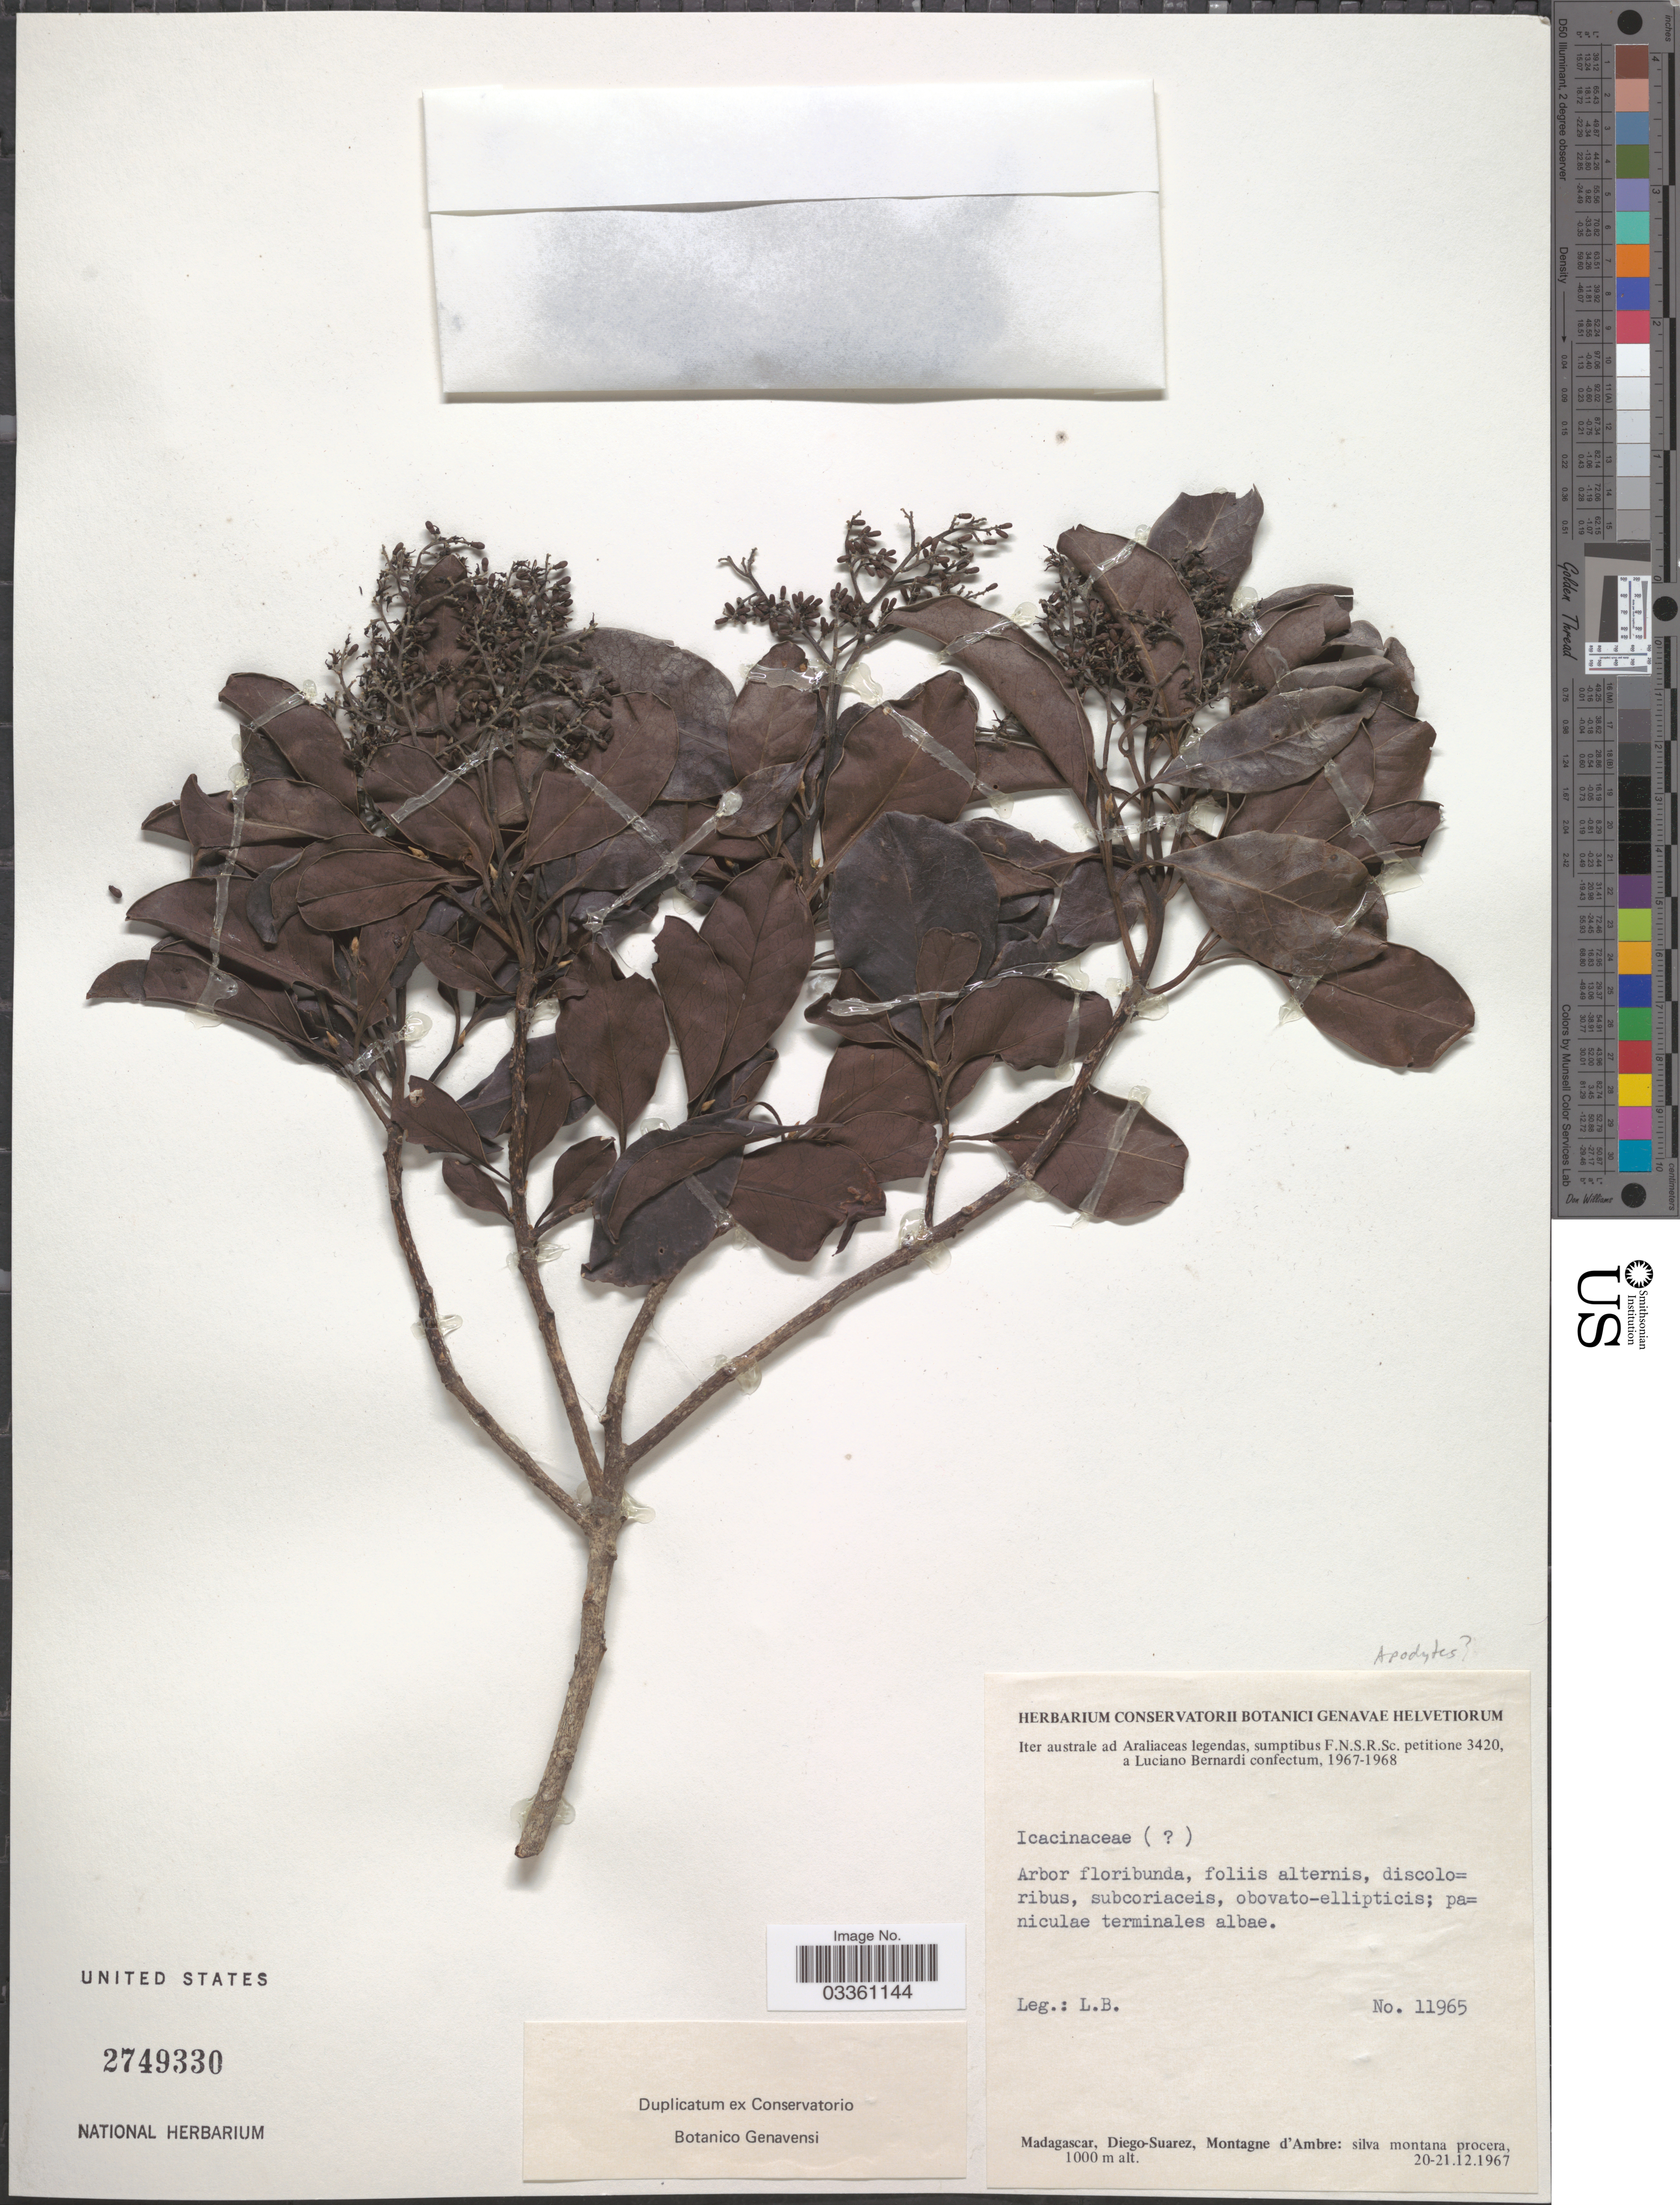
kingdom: Plantae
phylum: Tracheophyta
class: Magnoliopsida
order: Metteniusales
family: Metteniusaceae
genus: Apodytes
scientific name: Apodytes sp.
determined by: Lachenaud, O.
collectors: L. Bernardi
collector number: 11965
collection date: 1967-12-20/1967-12-21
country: Madagascar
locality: Iter australe ad Araliaceas legendas. Diego-Suarez, Montagne d'Ambre: silva montana procera.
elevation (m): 1000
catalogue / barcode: US 2749330